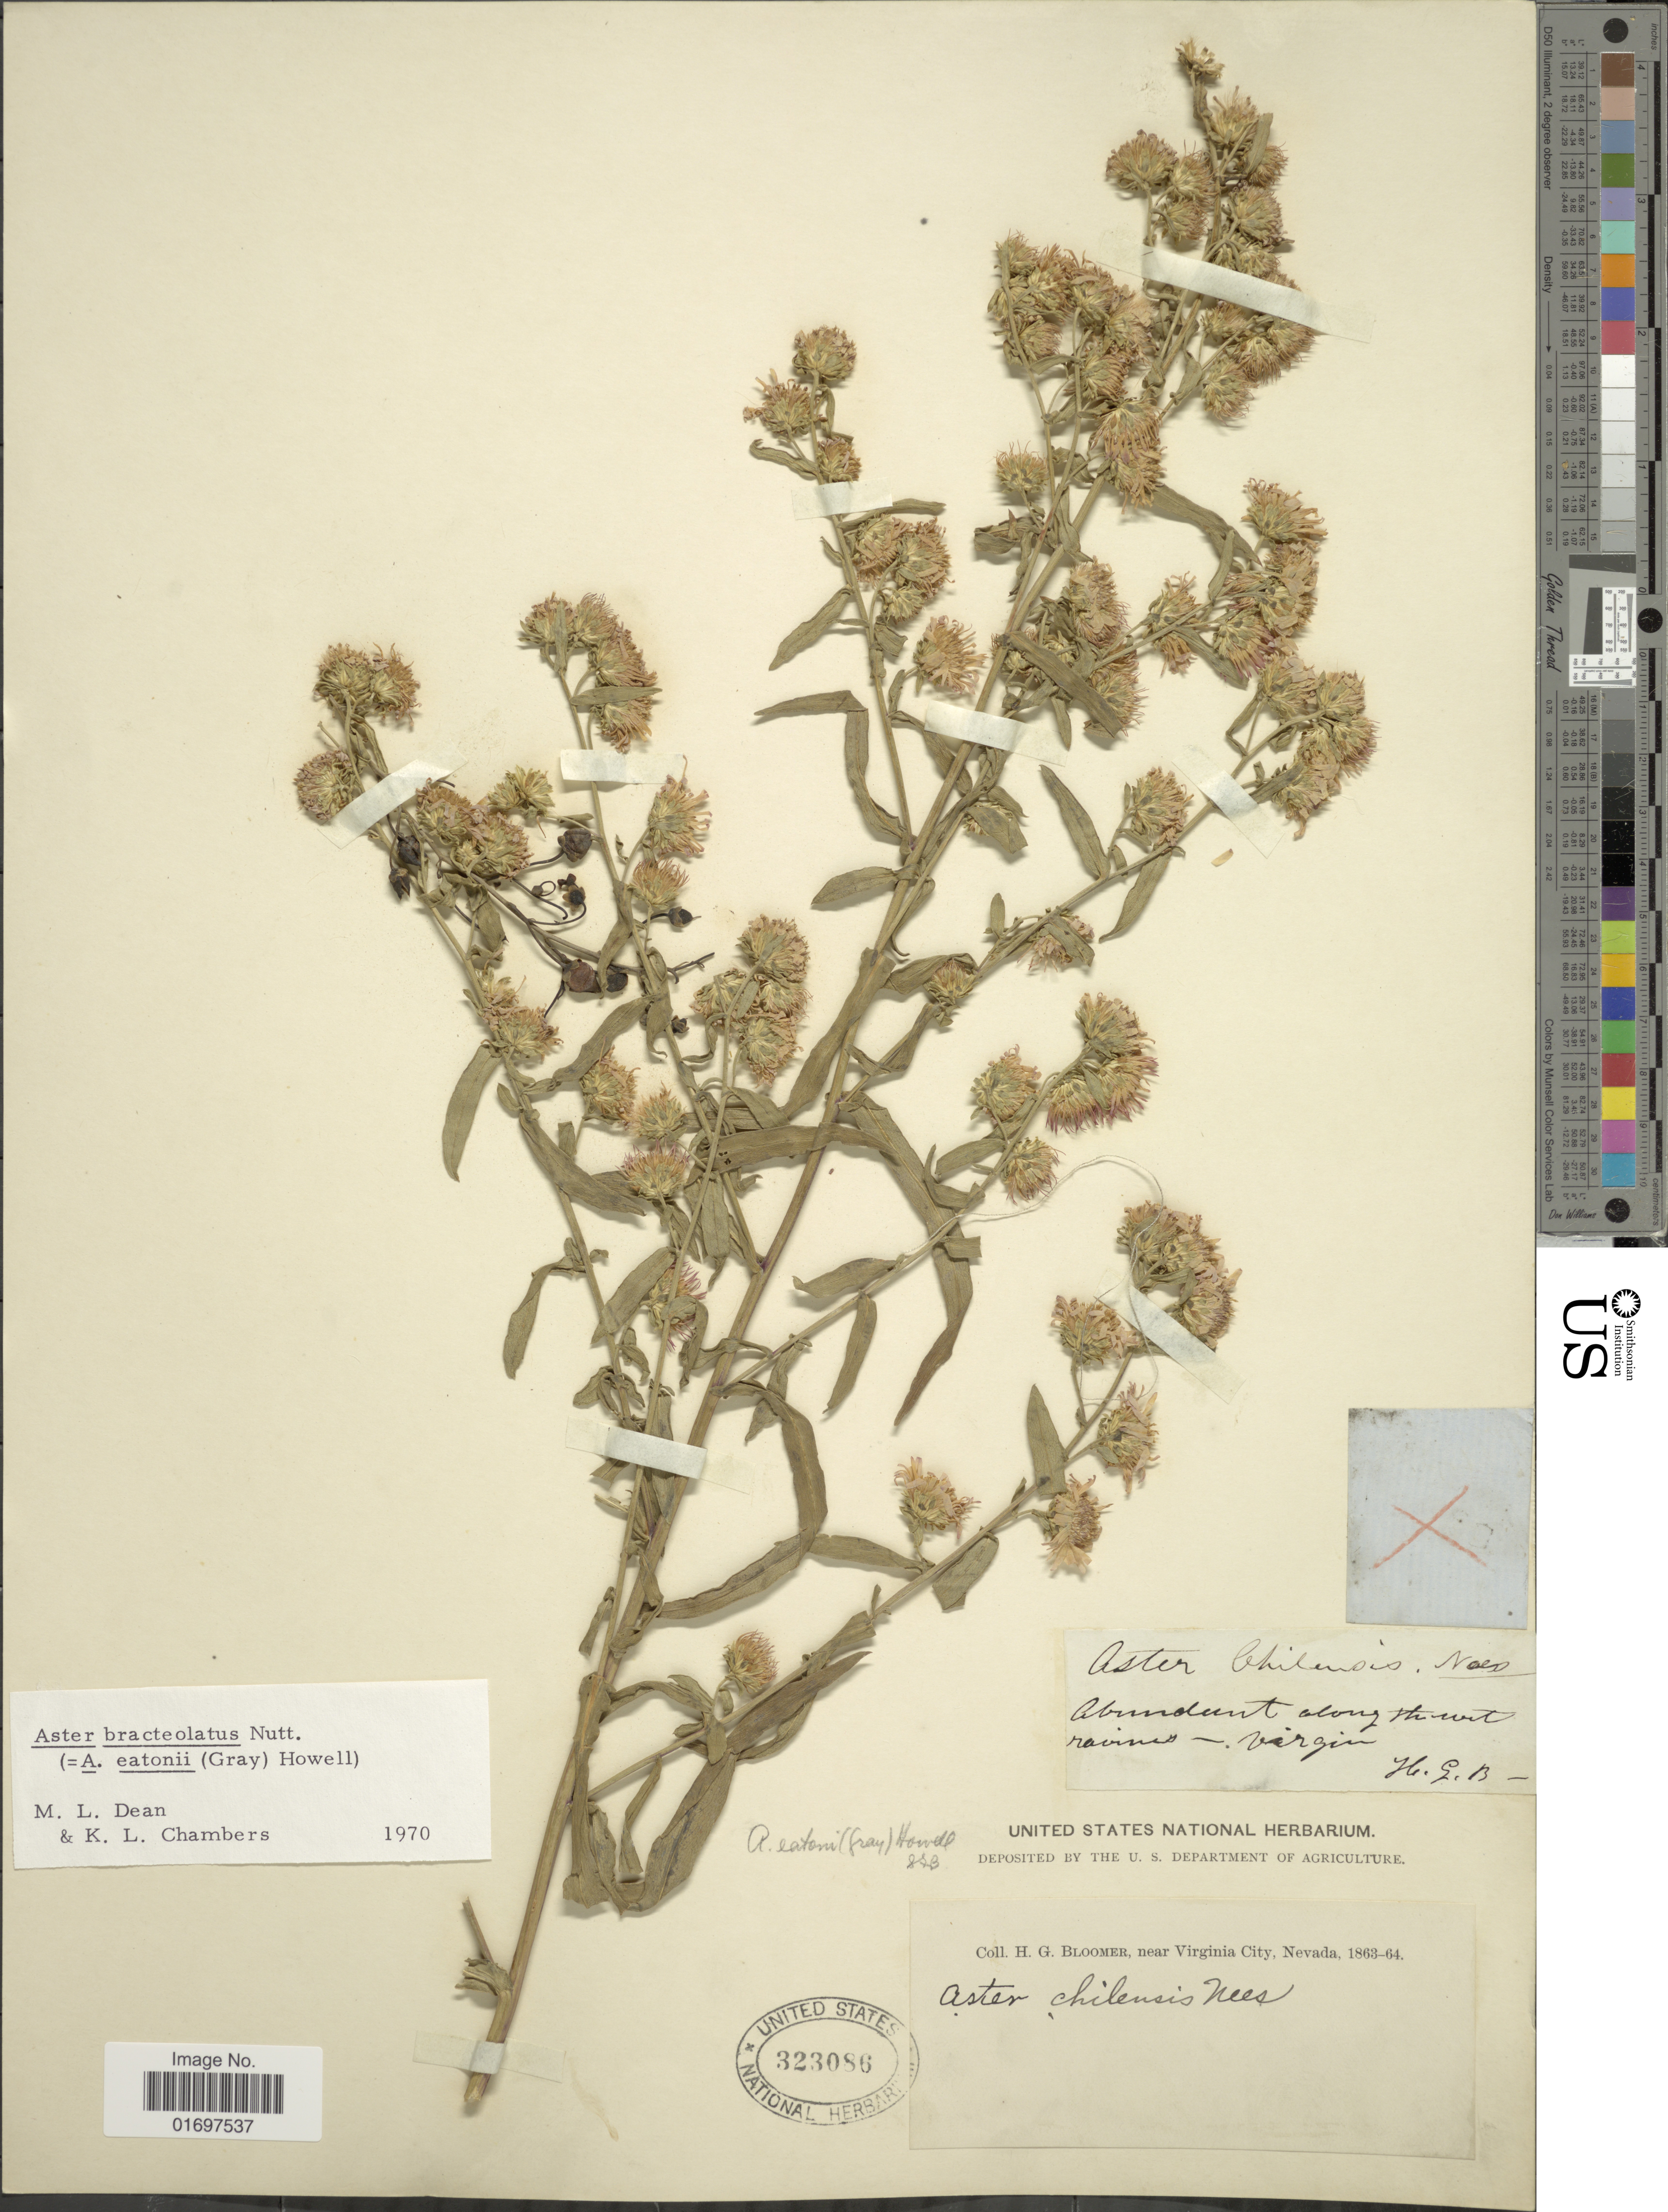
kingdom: Plantae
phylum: Tracheophyta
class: Magnoliopsida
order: Asterales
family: Asteraceae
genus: Symphyotrichum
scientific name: Symphyotrichum bracteolatum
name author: (Nutt.) G.L. Nesom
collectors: H. Bloomer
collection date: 1863/1864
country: United States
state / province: Nevada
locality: Near Virginia City, Nevada.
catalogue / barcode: US 323086